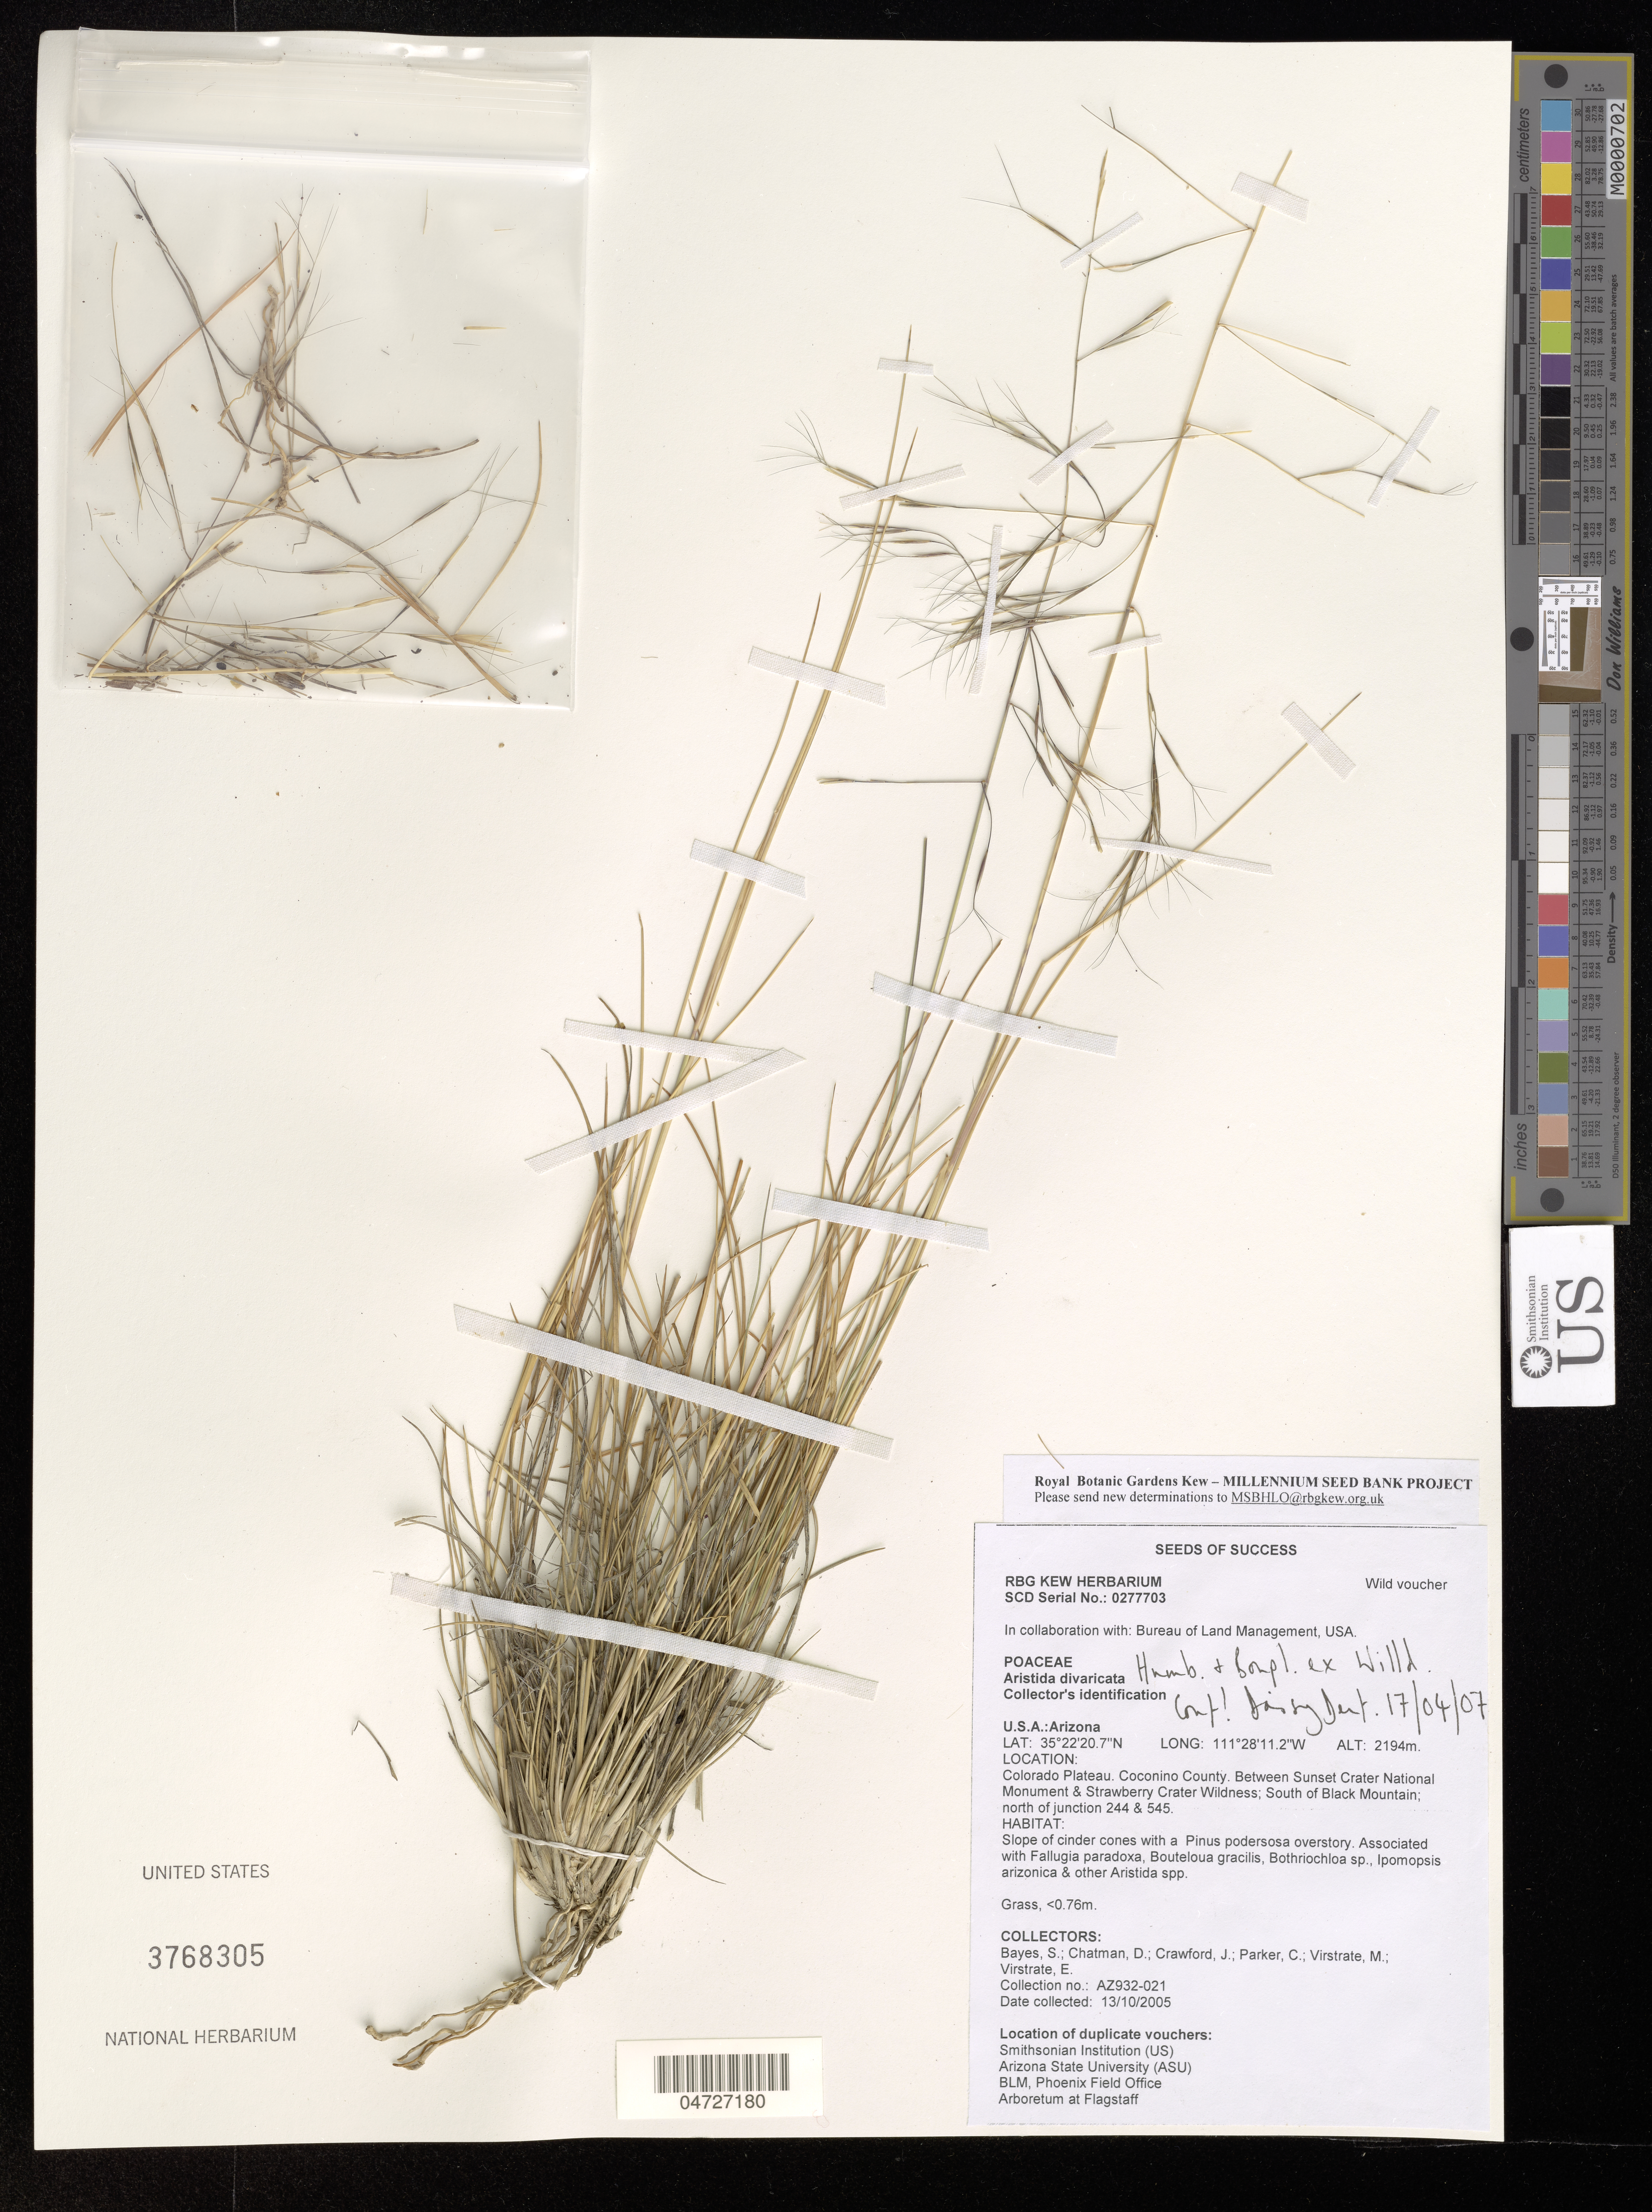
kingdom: Plantae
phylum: Tracheophyta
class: Liliopsida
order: Poales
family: Poaceae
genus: Aristida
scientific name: Aristida divaricata Lag., nom. illeg. hom.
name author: Lag.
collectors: S. Bayes, D. Chatman, J. Crawford, C. Parker & et al.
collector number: AZ932-021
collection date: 2005-10-13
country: United States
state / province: Arizona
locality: Colorado Plateau. Coconino County. Between Sunset Crater National Monument & Strawberry Crater Wildness; South of Black Mountain; north of junction 244 & 545.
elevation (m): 2194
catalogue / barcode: US 3768305